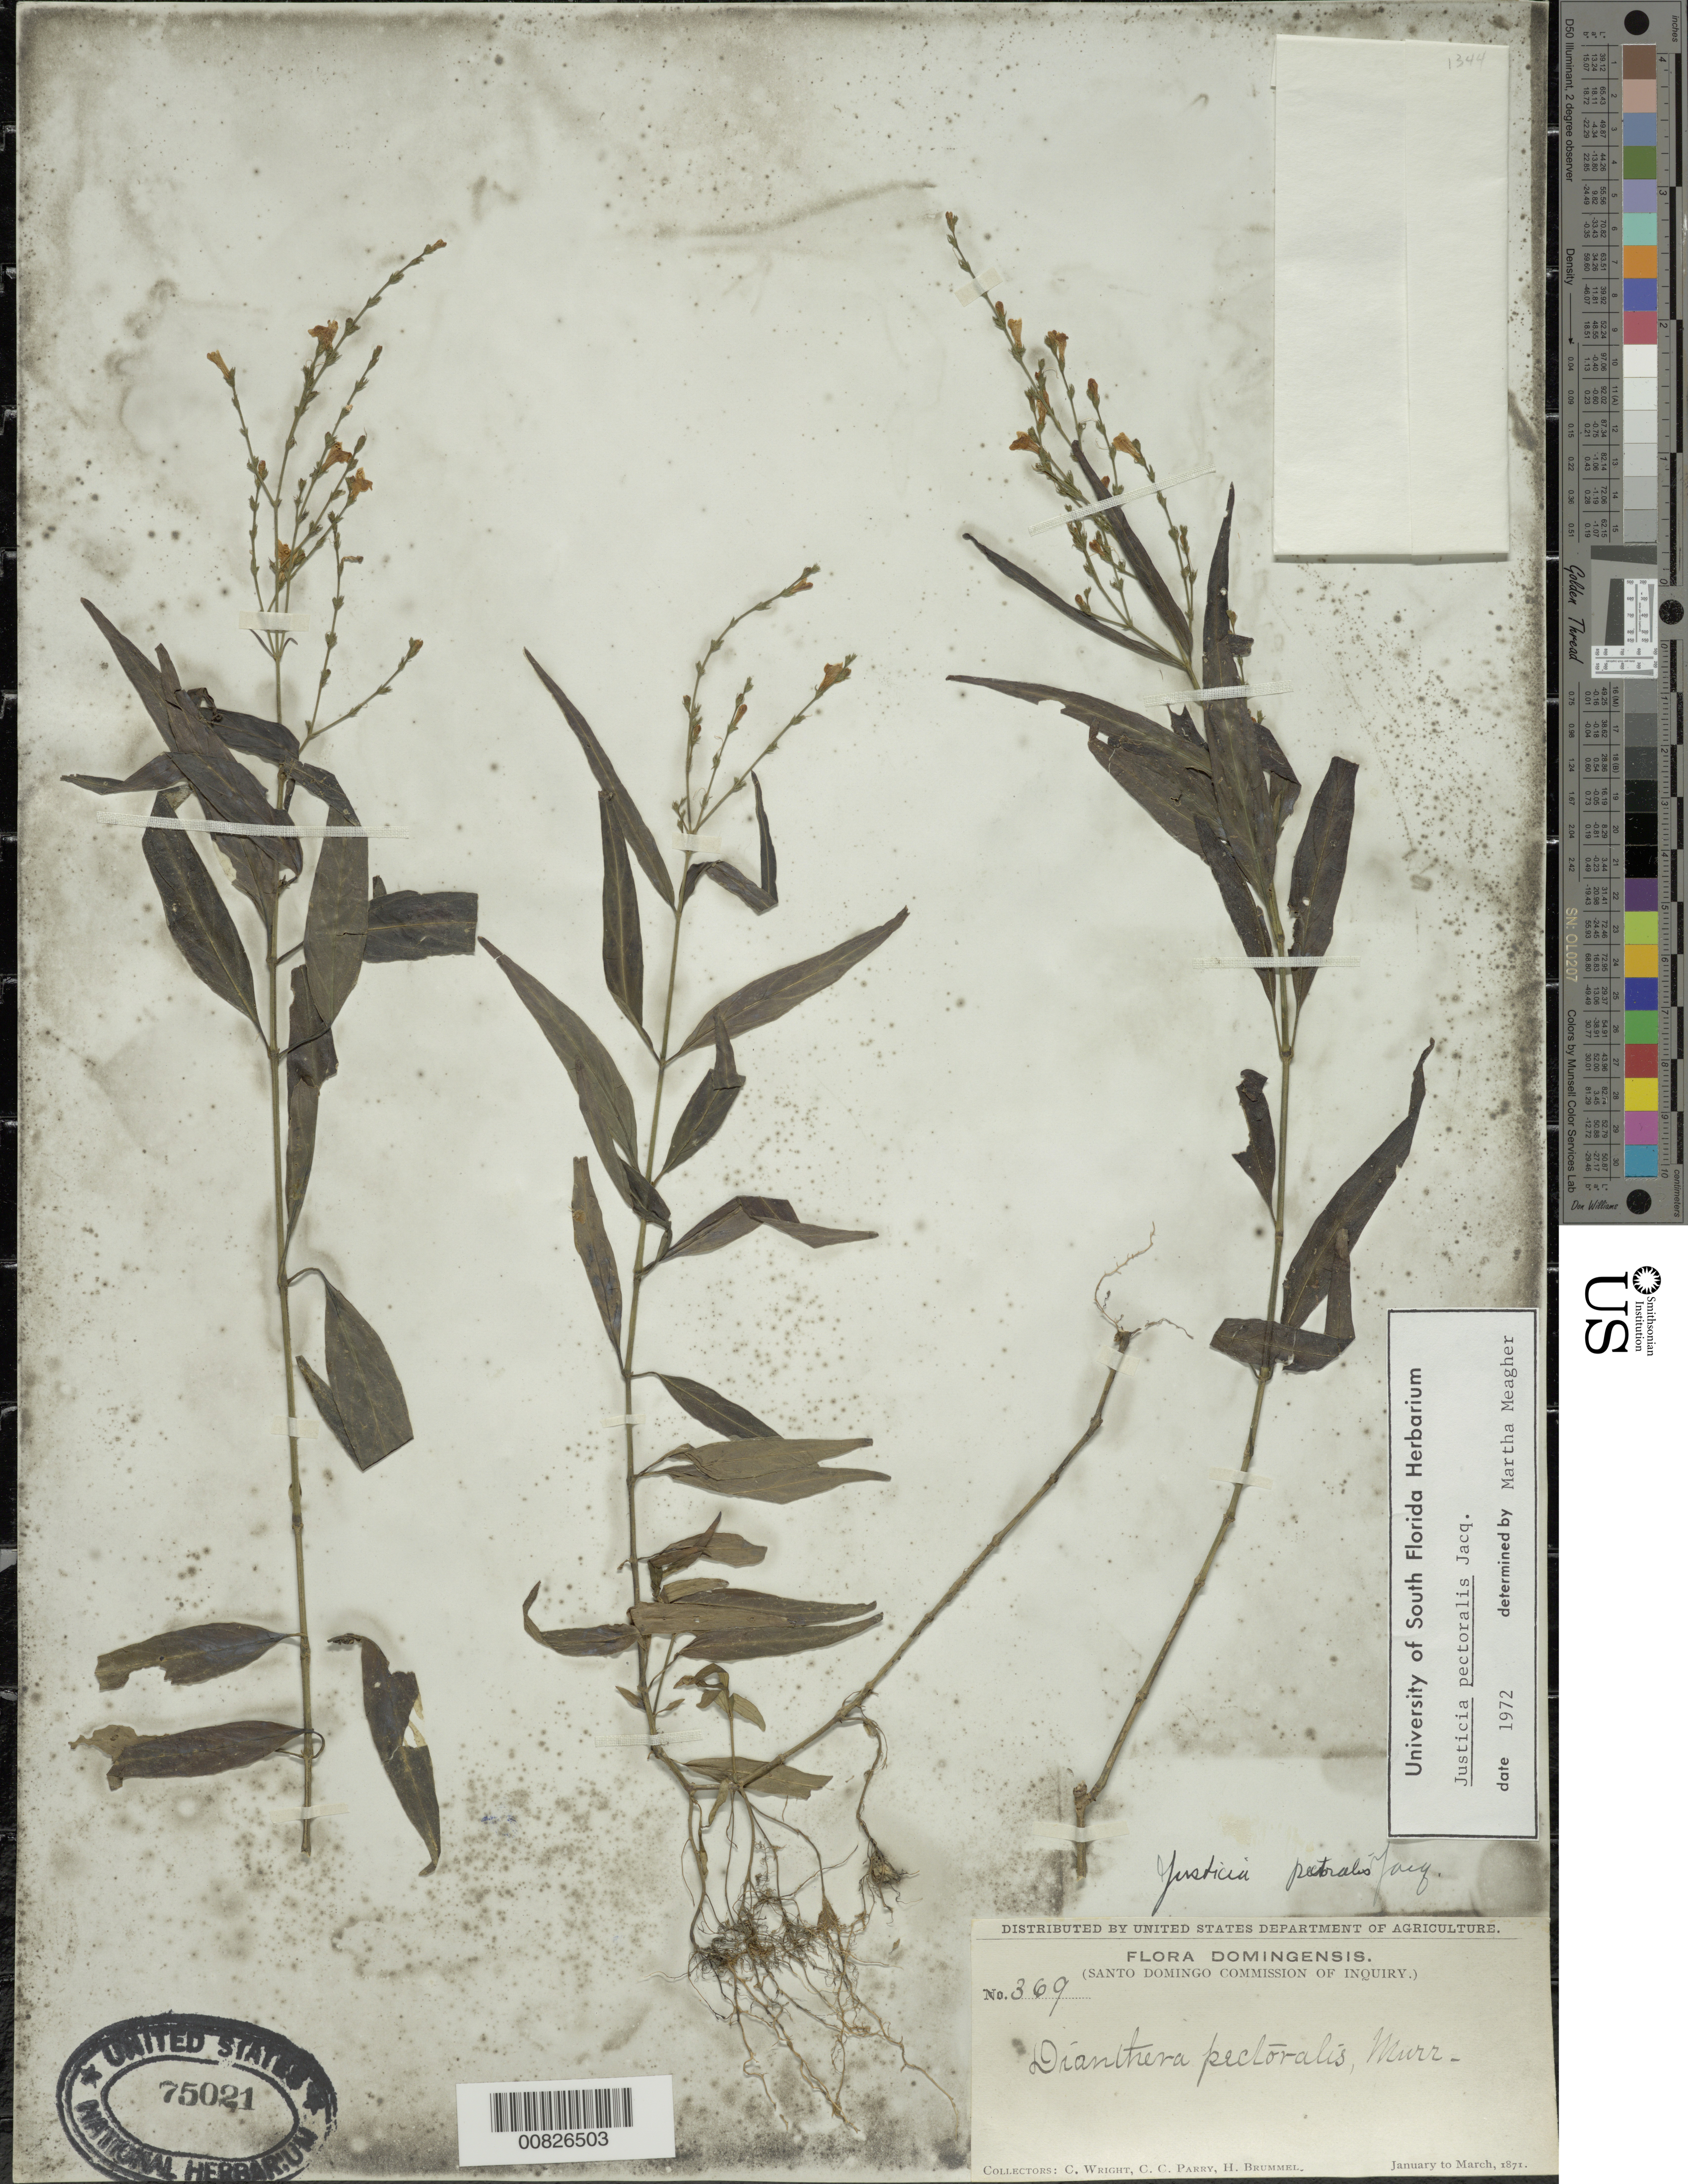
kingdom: Plantae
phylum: Tracheophyta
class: Magnoliopsida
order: Lamiales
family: Acanthaceae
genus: Justicia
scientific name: Justicia pectoralis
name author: Jacq.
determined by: Meagher, M.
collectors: C. Wright, C. C. Parry & H. Brummel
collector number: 369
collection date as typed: Jan 1871 to -- Mar 1871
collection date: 1871-01/1871-03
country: Dominican Republic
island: Hispaniola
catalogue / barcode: US 75021